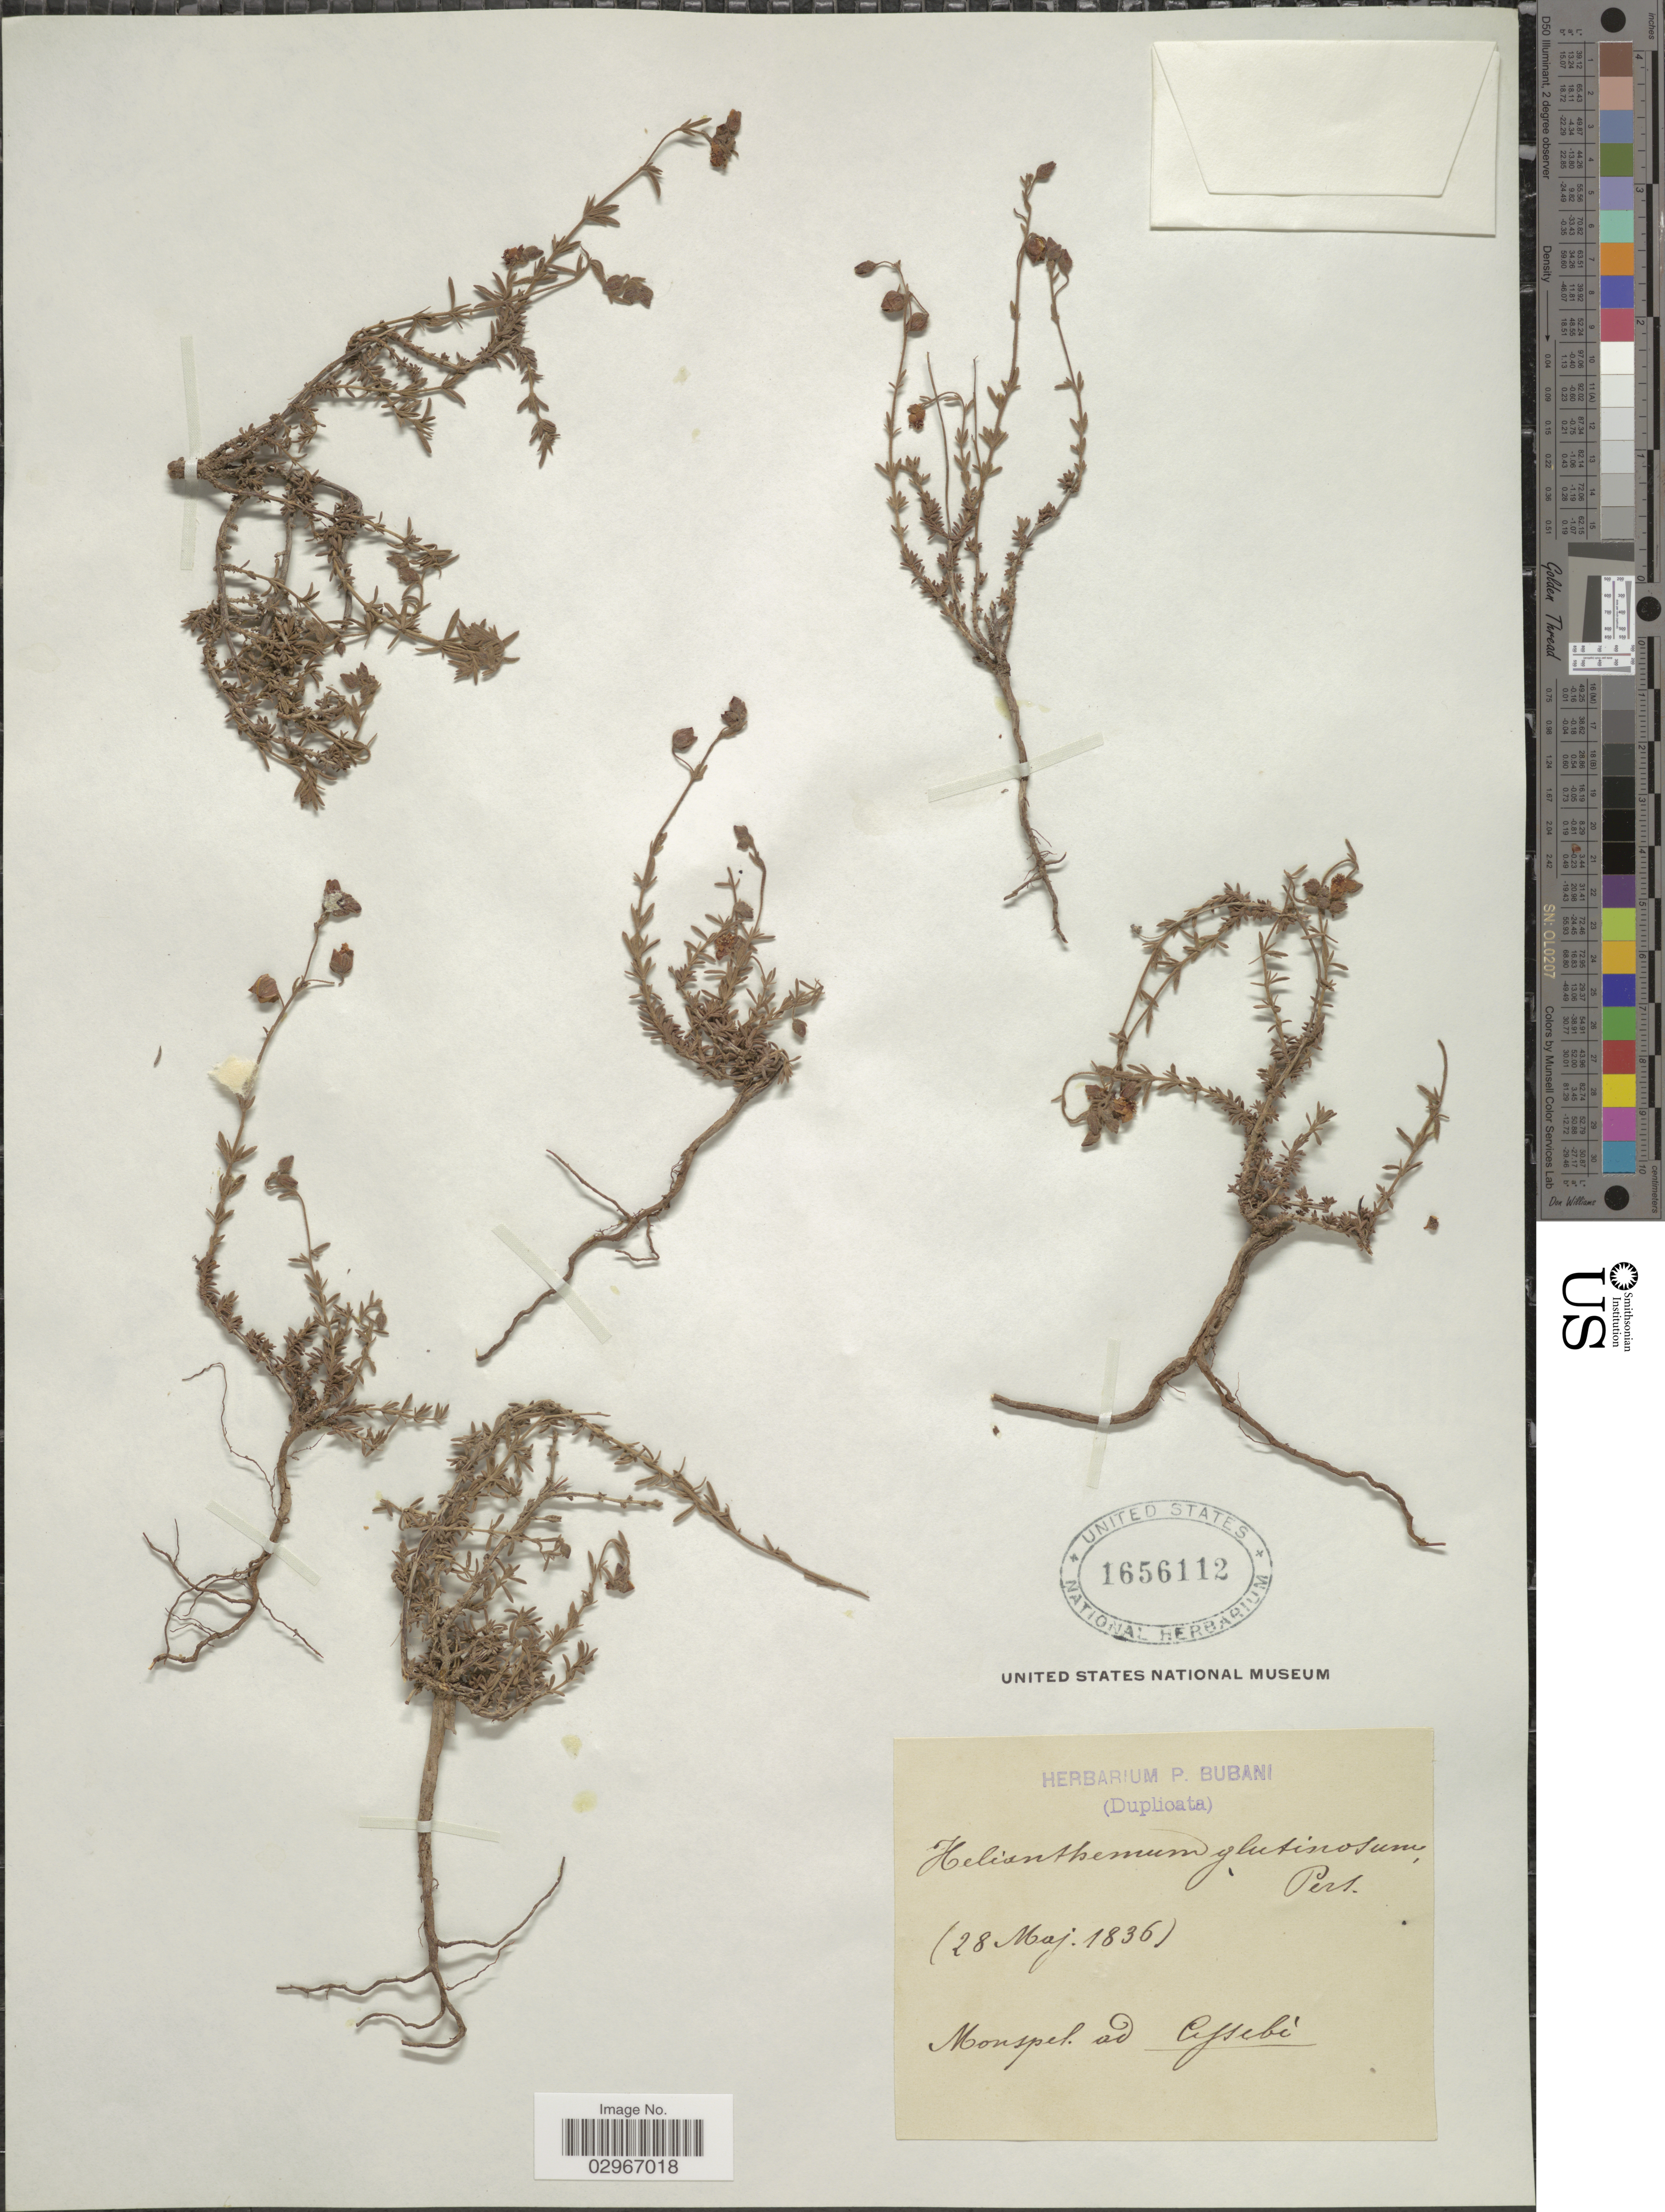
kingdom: Plantae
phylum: Tracheophyta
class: Magnoliopsida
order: Malvales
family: Cistaceae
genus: Helianthemum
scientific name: Helianthemum glutinosum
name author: Pers.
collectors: ex herb. P. Bubani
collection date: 1836-05-28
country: France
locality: Monspel ad Ajsebè [interpreted].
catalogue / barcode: US 1656112